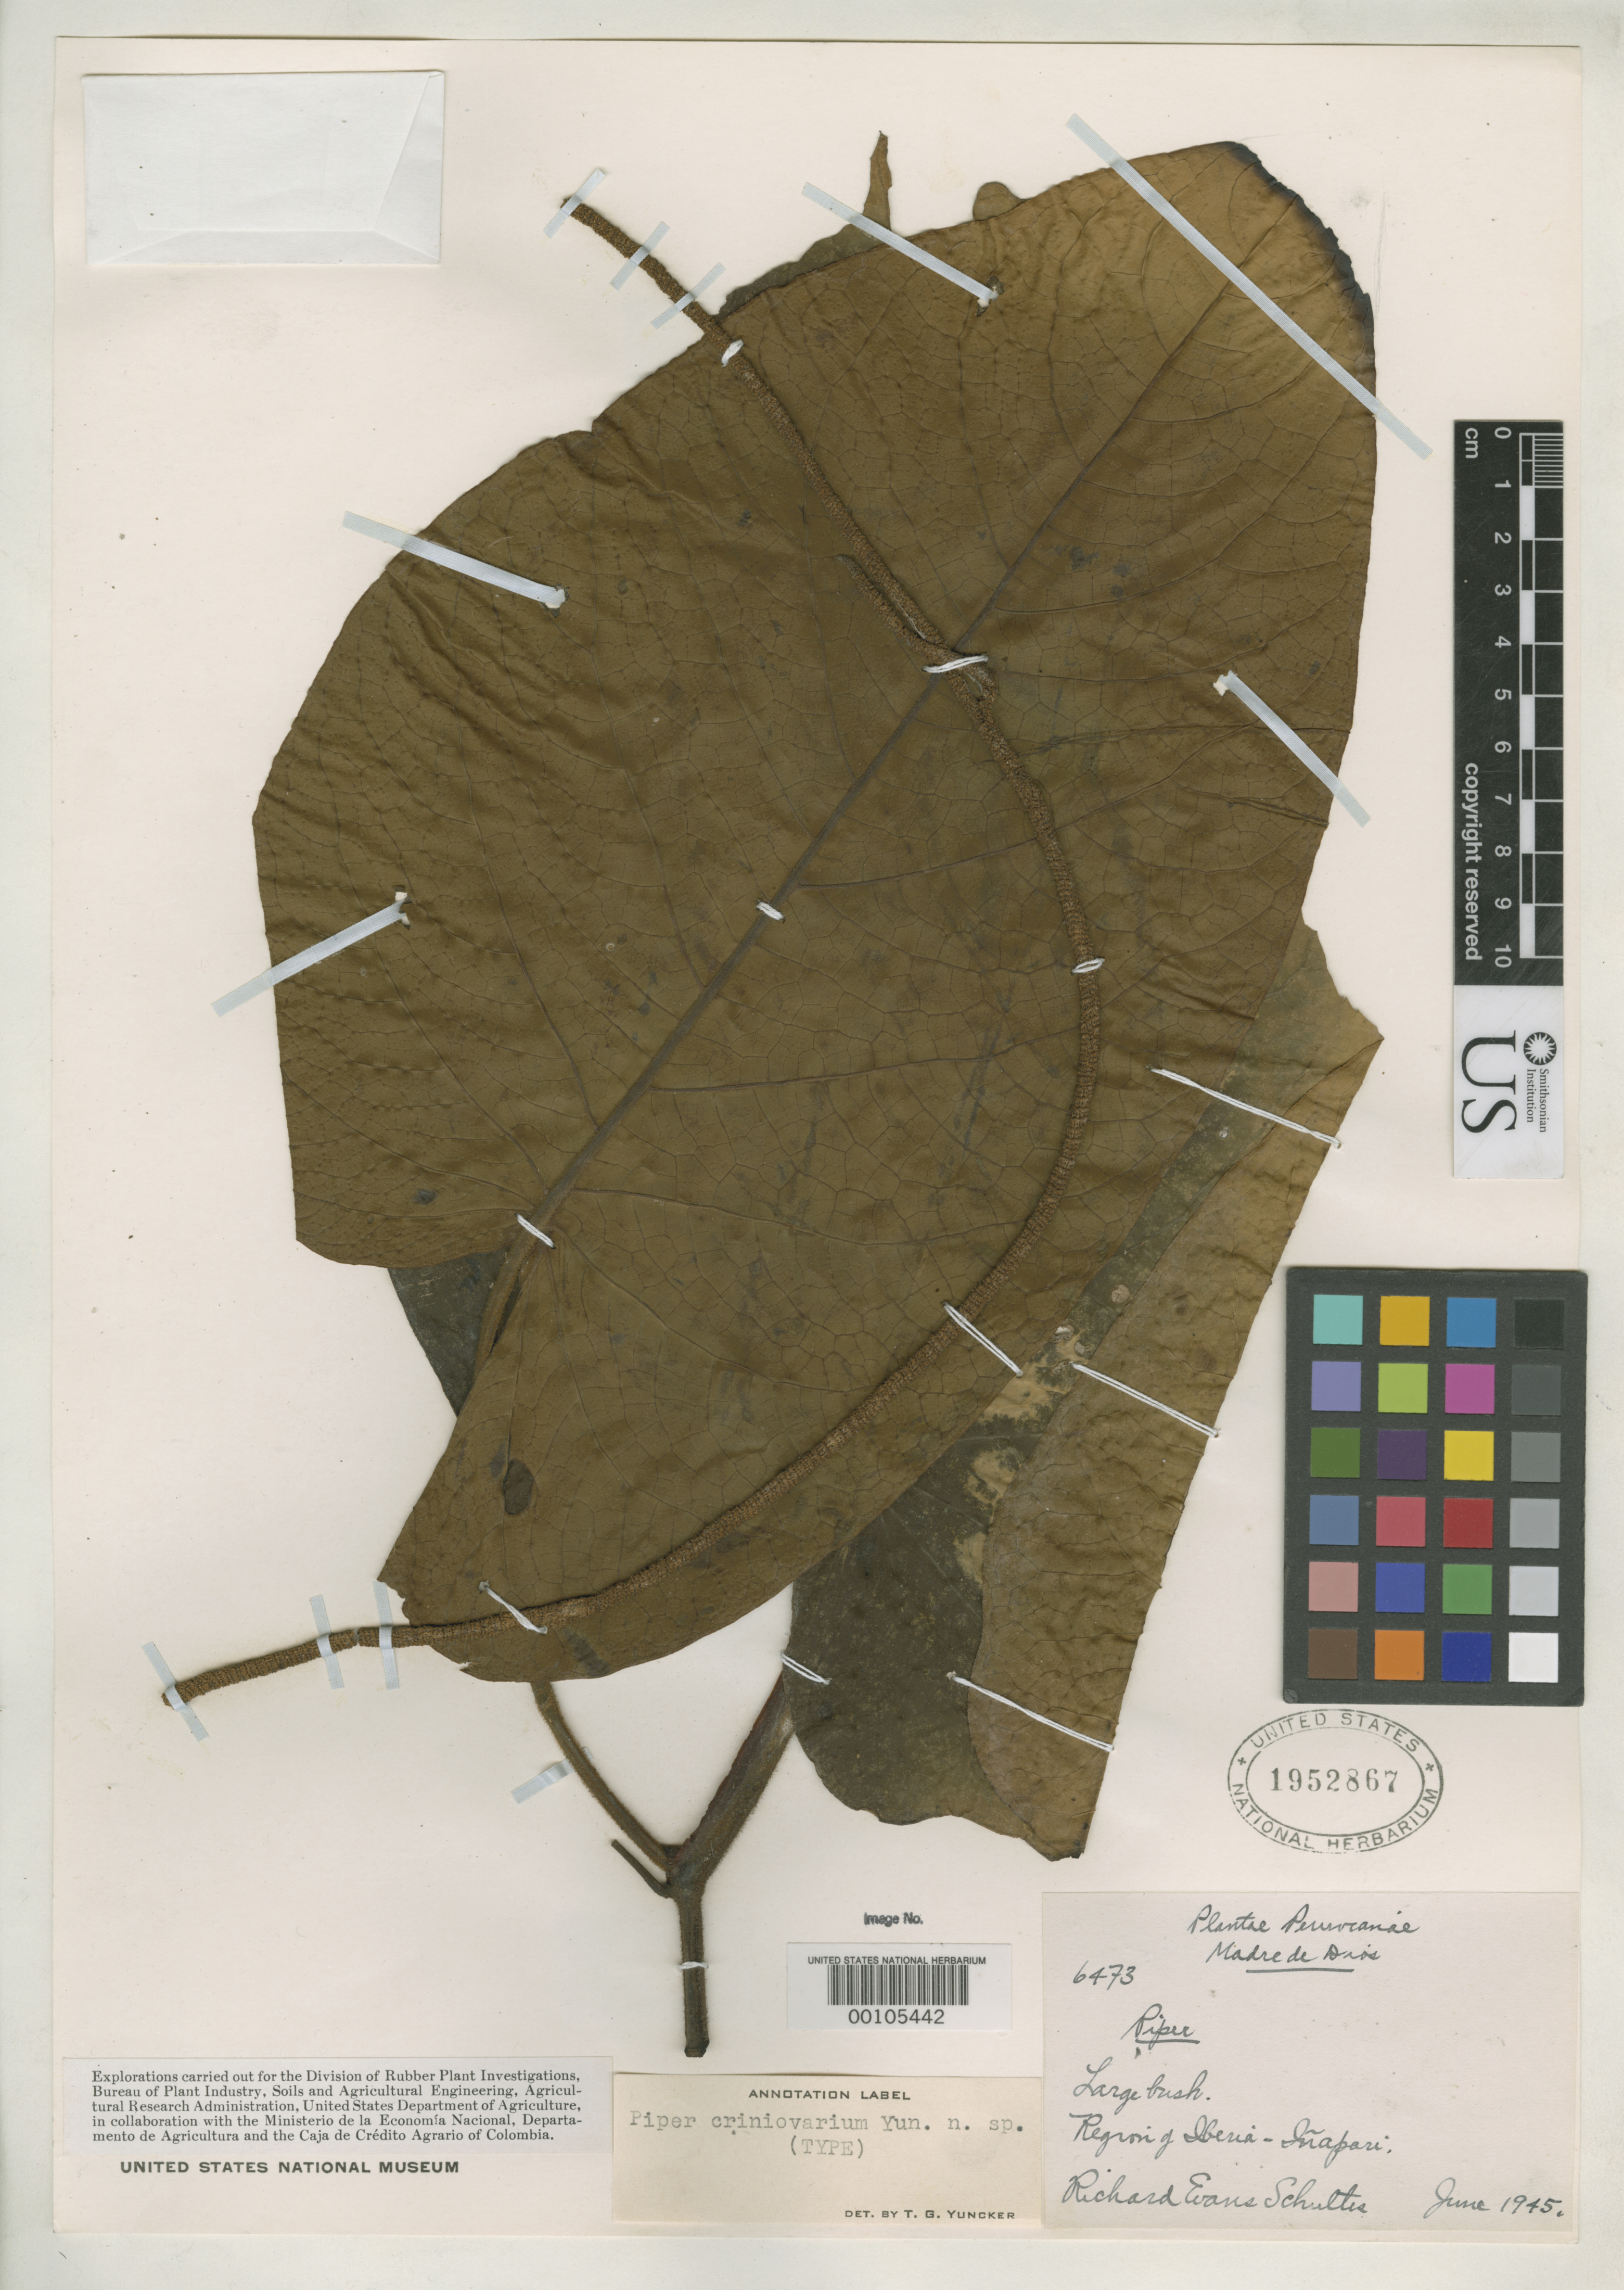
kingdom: Plantae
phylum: Tracheophyta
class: Magnoliopsida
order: Piperales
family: Piperaceae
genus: Piper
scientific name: Piper criniovarium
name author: Yunck.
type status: Holotype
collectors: R. E. Schultes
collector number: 6473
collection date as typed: Jun 1945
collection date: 1945-06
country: Peru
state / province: Madre de Dios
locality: Iberia-Imapari.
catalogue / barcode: US 1952867